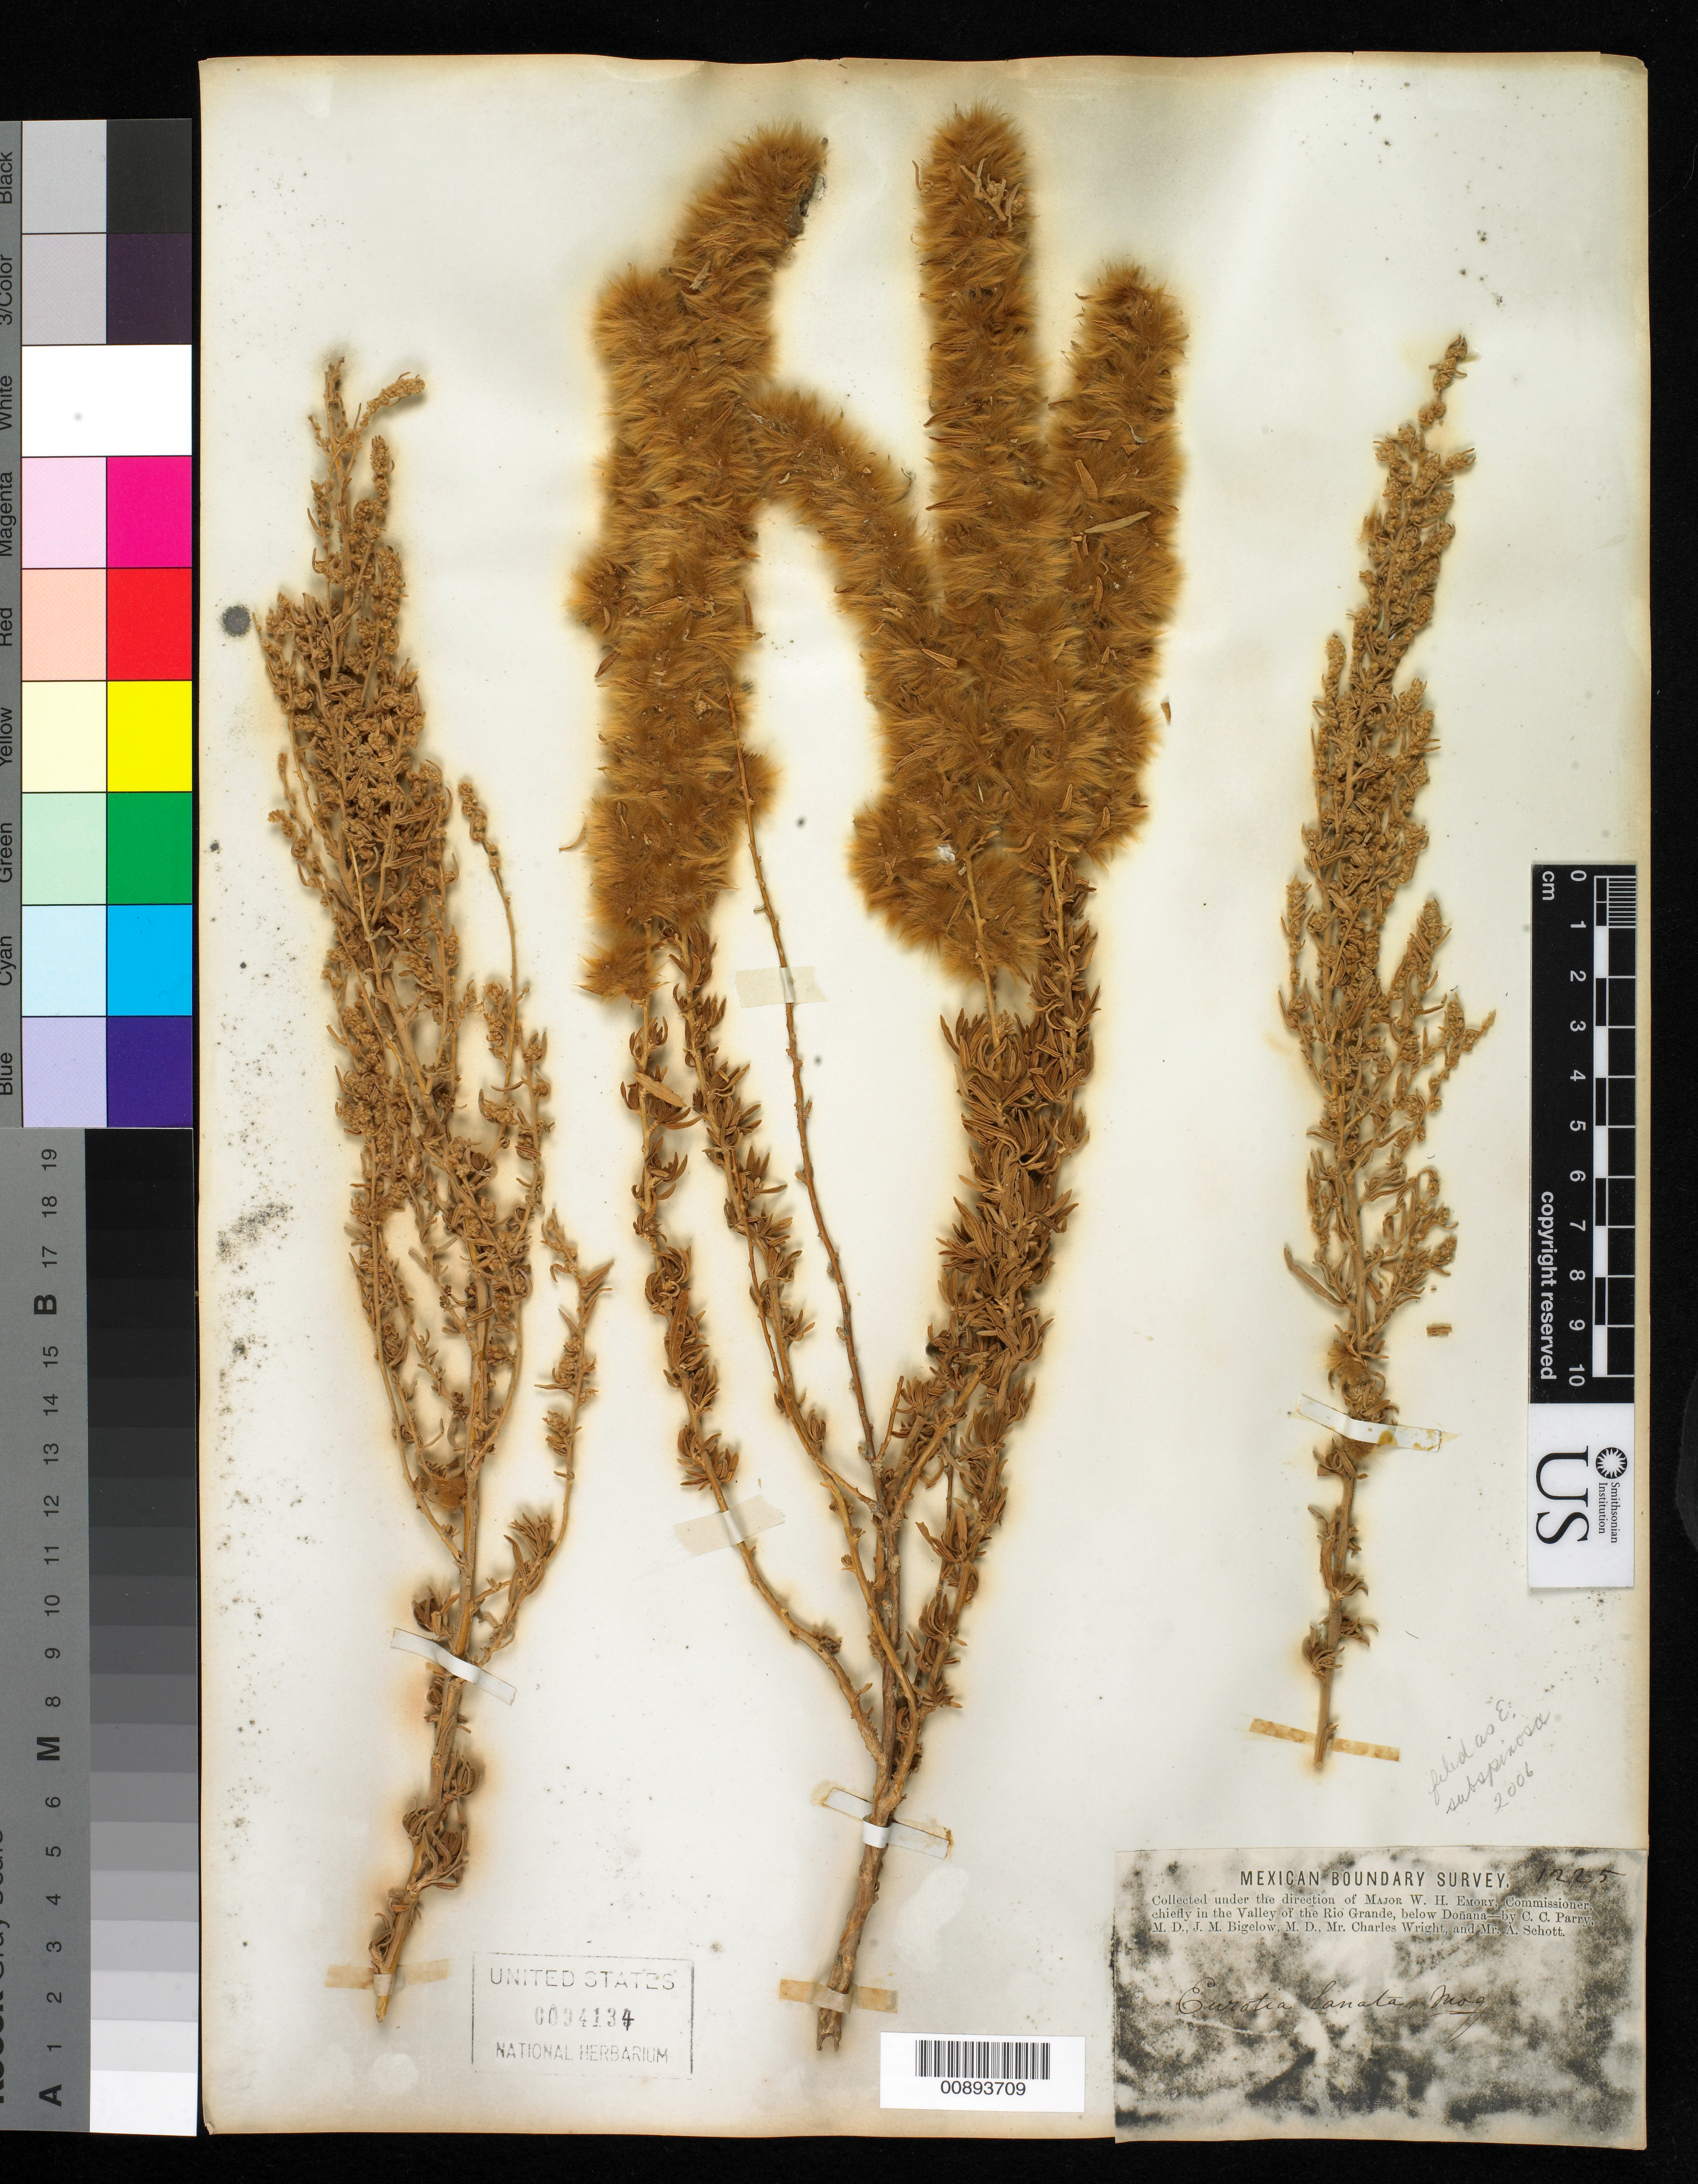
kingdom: Plantae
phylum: Tracheophyta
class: Magnoliopsida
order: Caryophyllales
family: Amaranthaceae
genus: Krascheninnikovia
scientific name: Krascheninnikovia lanata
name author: (Pursh) A. Meeuse & A.Smit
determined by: U.S. National Herbarium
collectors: C. C. Parry, J. M. Bigelow, C. Wright & A. C. V. Schott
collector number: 1225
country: United States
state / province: New Mexico / Texas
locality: Valley of the Rio Grande, below Doñana.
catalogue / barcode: US 94134